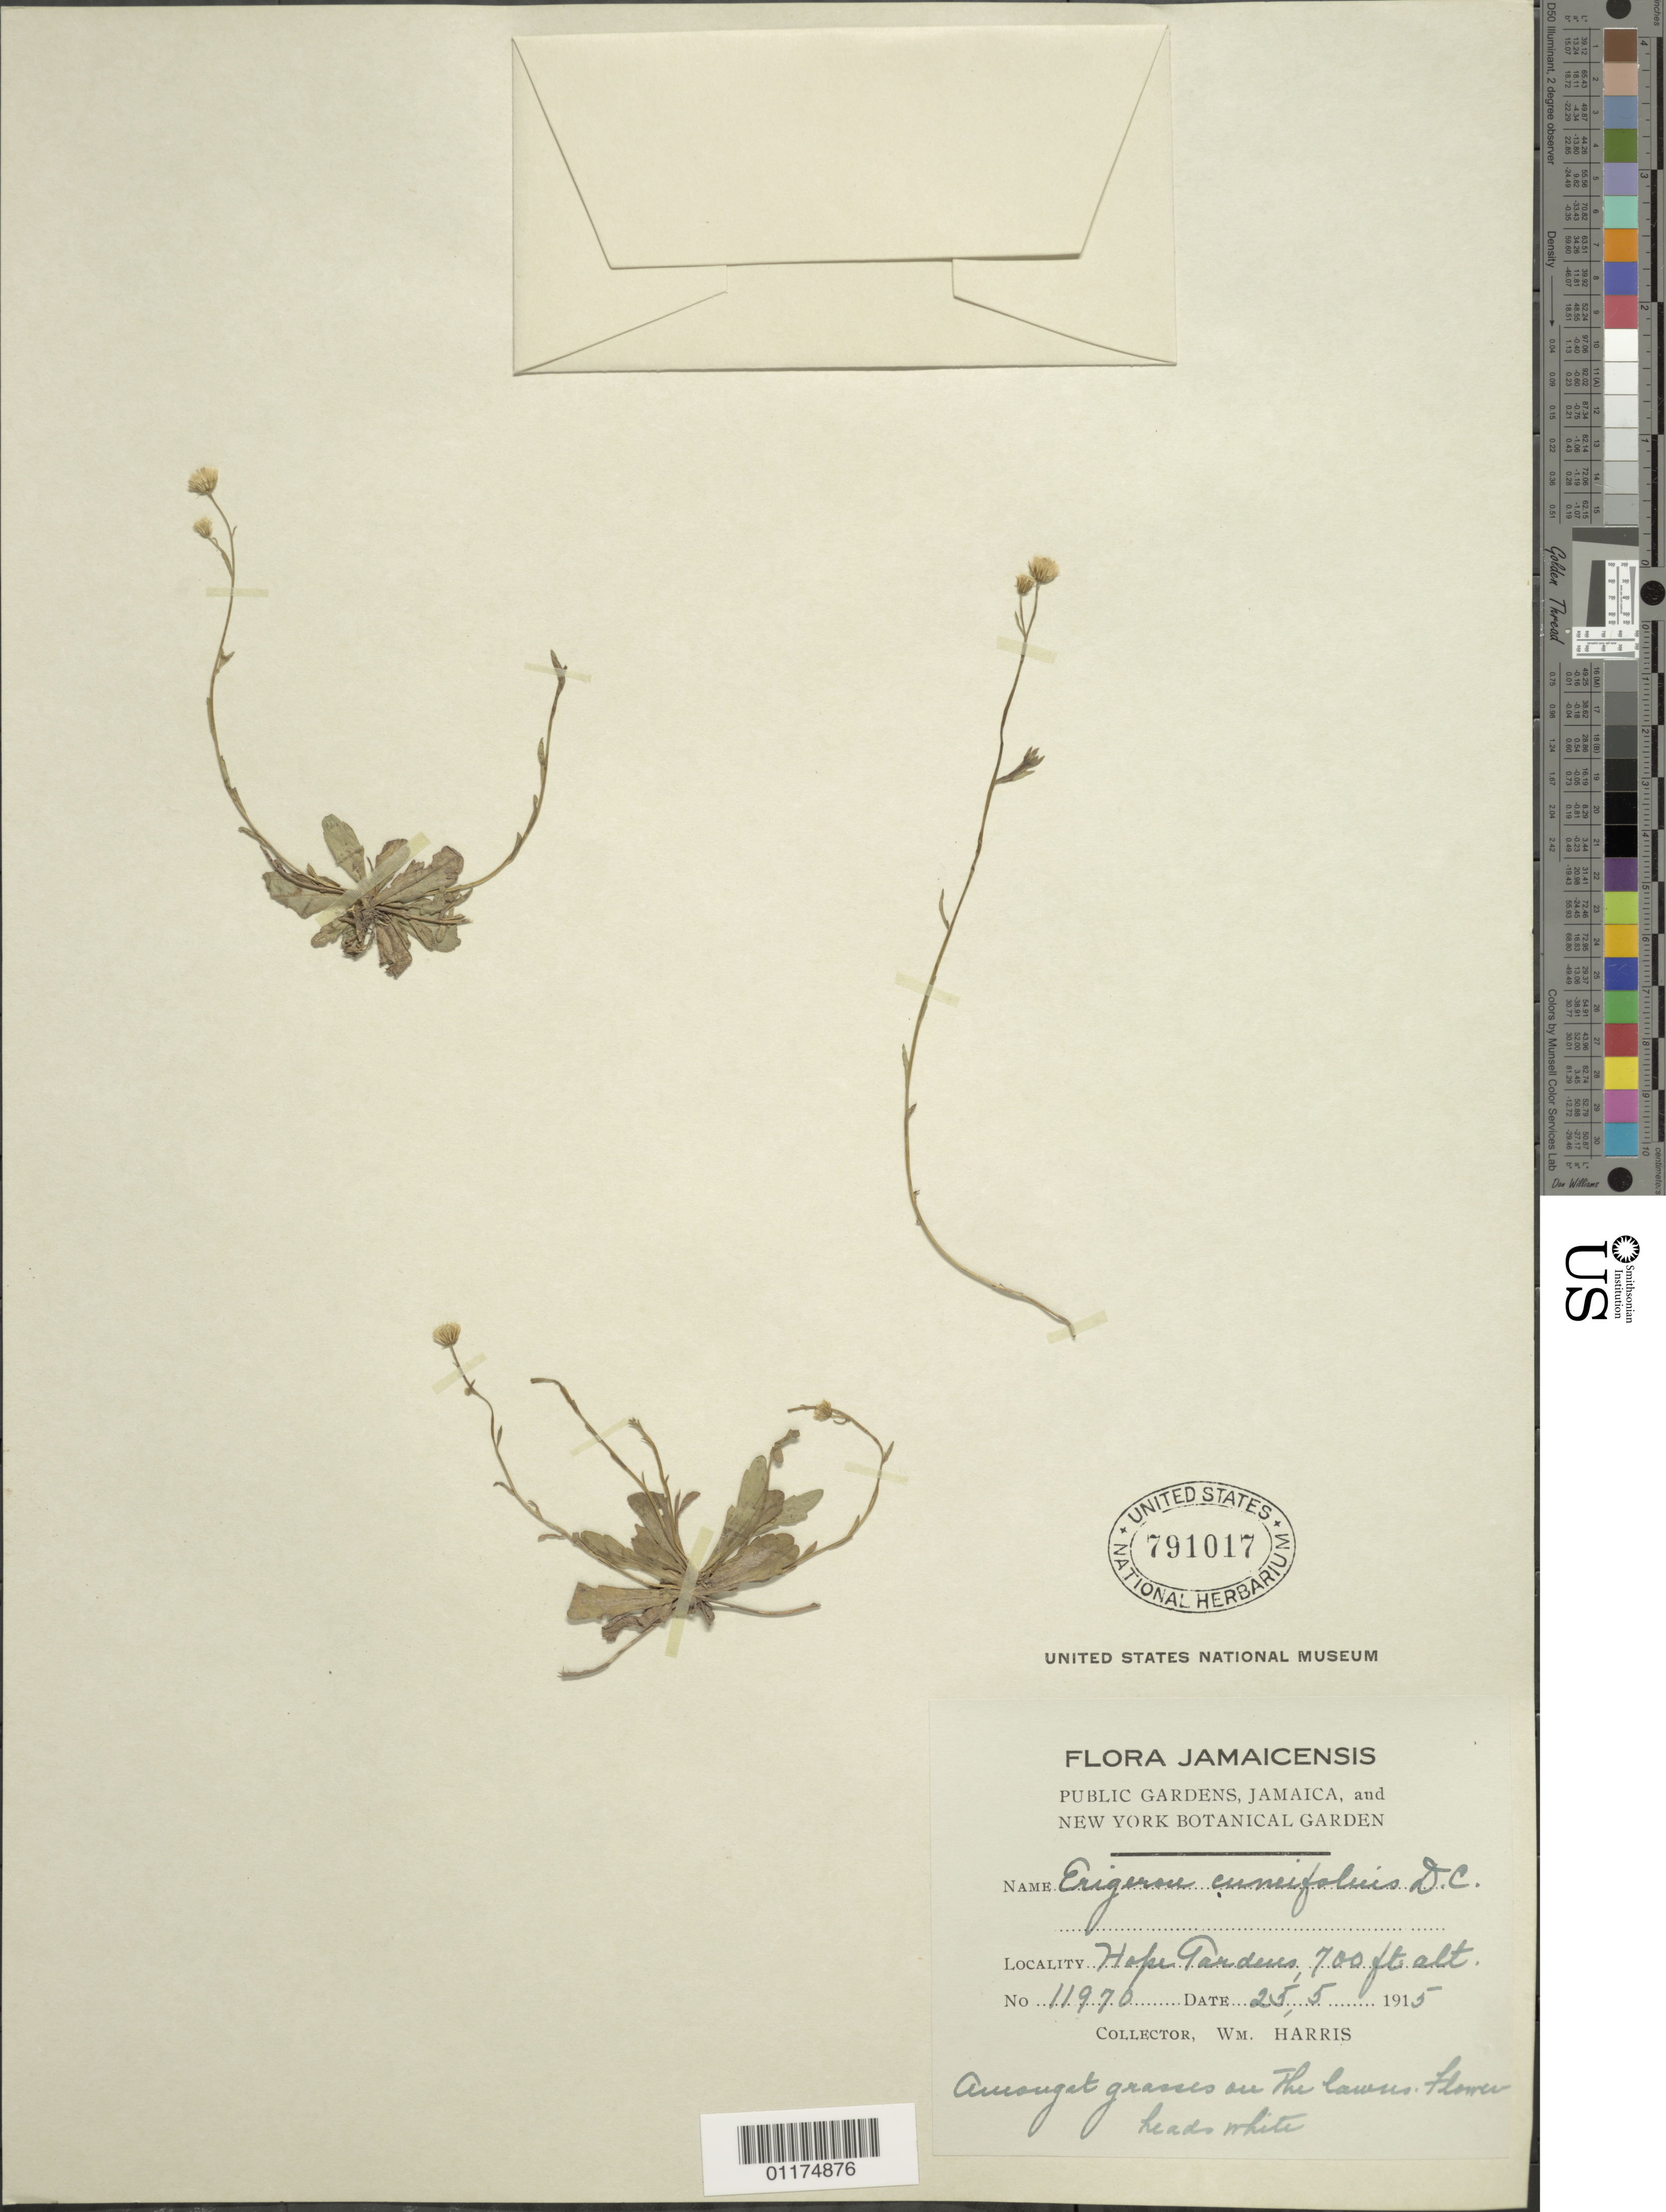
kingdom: Plantae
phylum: Tracheophyta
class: Magnoliopsida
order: Asterales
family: Asteraceae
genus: Erigeron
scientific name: Erigeron cuneifolius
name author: DC.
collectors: W. H. Harris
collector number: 11970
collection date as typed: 25 May 1915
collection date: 1915-05-25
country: Jamaica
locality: Hope Gardens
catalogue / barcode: US 791017